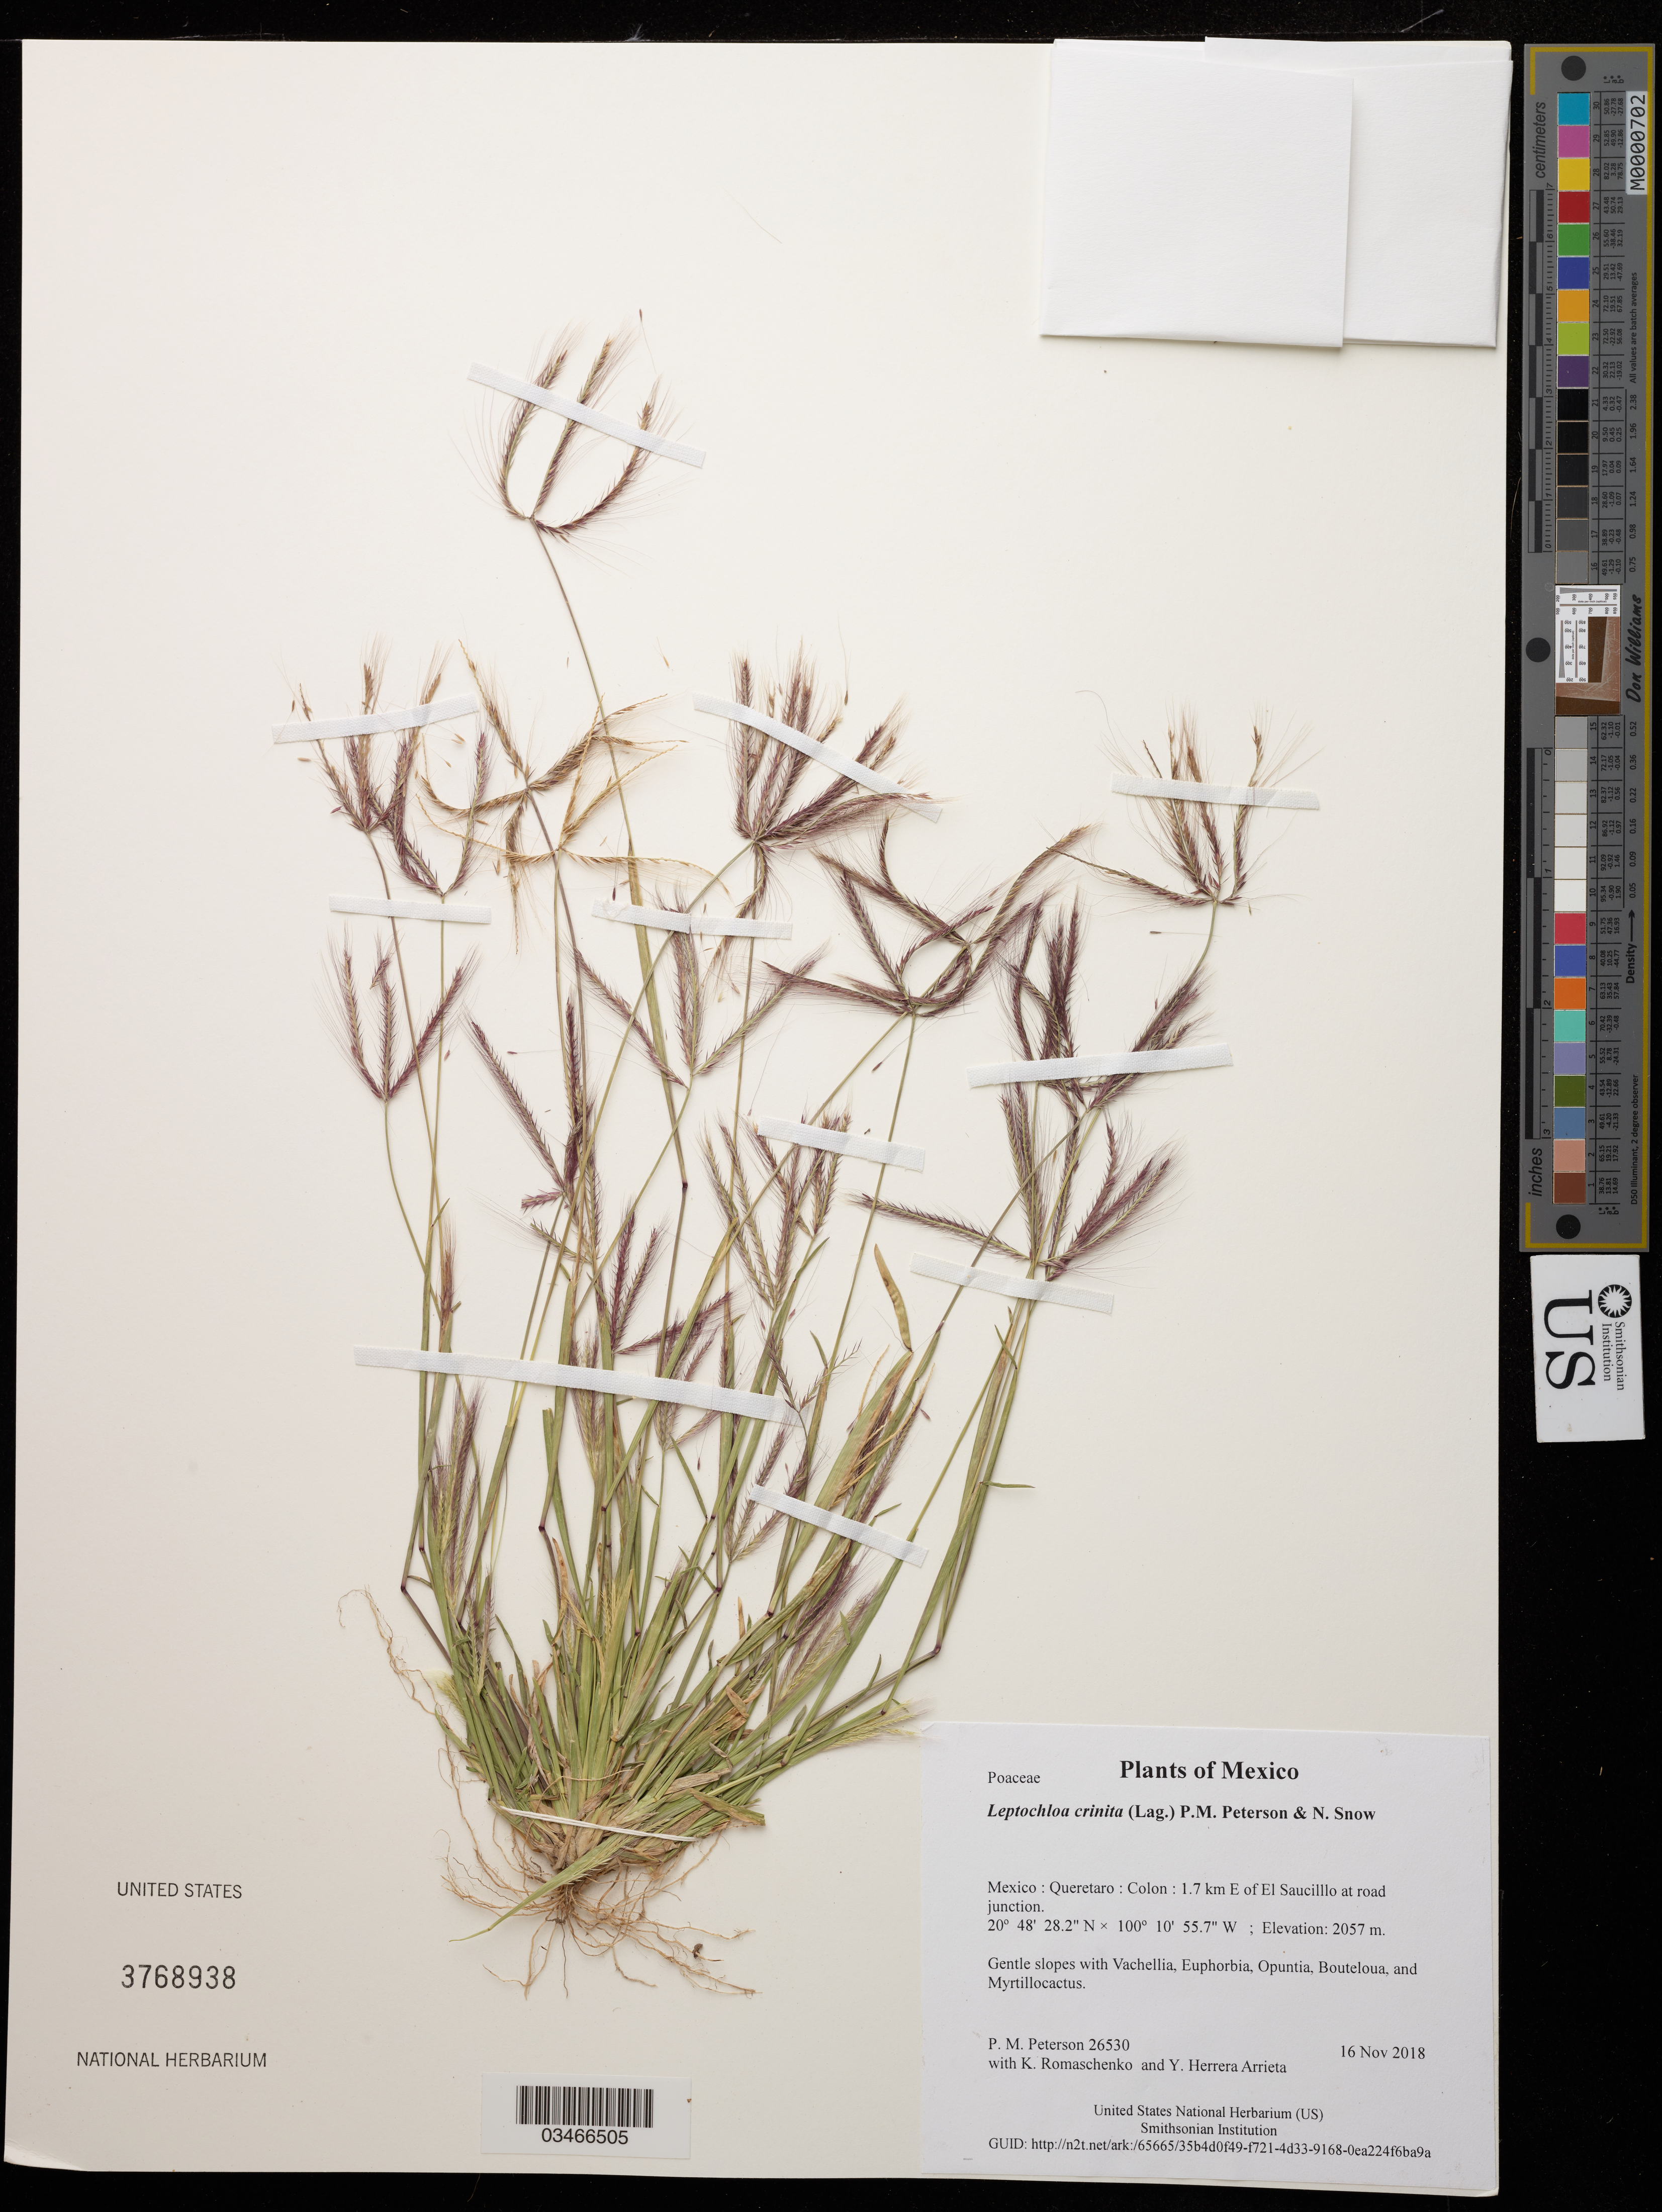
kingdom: Plantae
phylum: Tracheophyta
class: Liliopsida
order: Poales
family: Poaceae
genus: Leptochloa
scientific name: Leptochloa crinita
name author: (Lag.) P.M. Peterson & N. Snow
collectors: P. M. Peterson, K. Romaschenko & Y. Herrera Arrieta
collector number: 26530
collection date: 2018-11-16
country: Mexico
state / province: Queretaro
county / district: Colon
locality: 1.7 km E of El Saucilllo at road junction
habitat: Gentle slopes with Vachellia, Euphorbia, Opuntia, Bouteloua, and Myrtillocactus.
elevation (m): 2057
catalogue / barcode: US 3768938